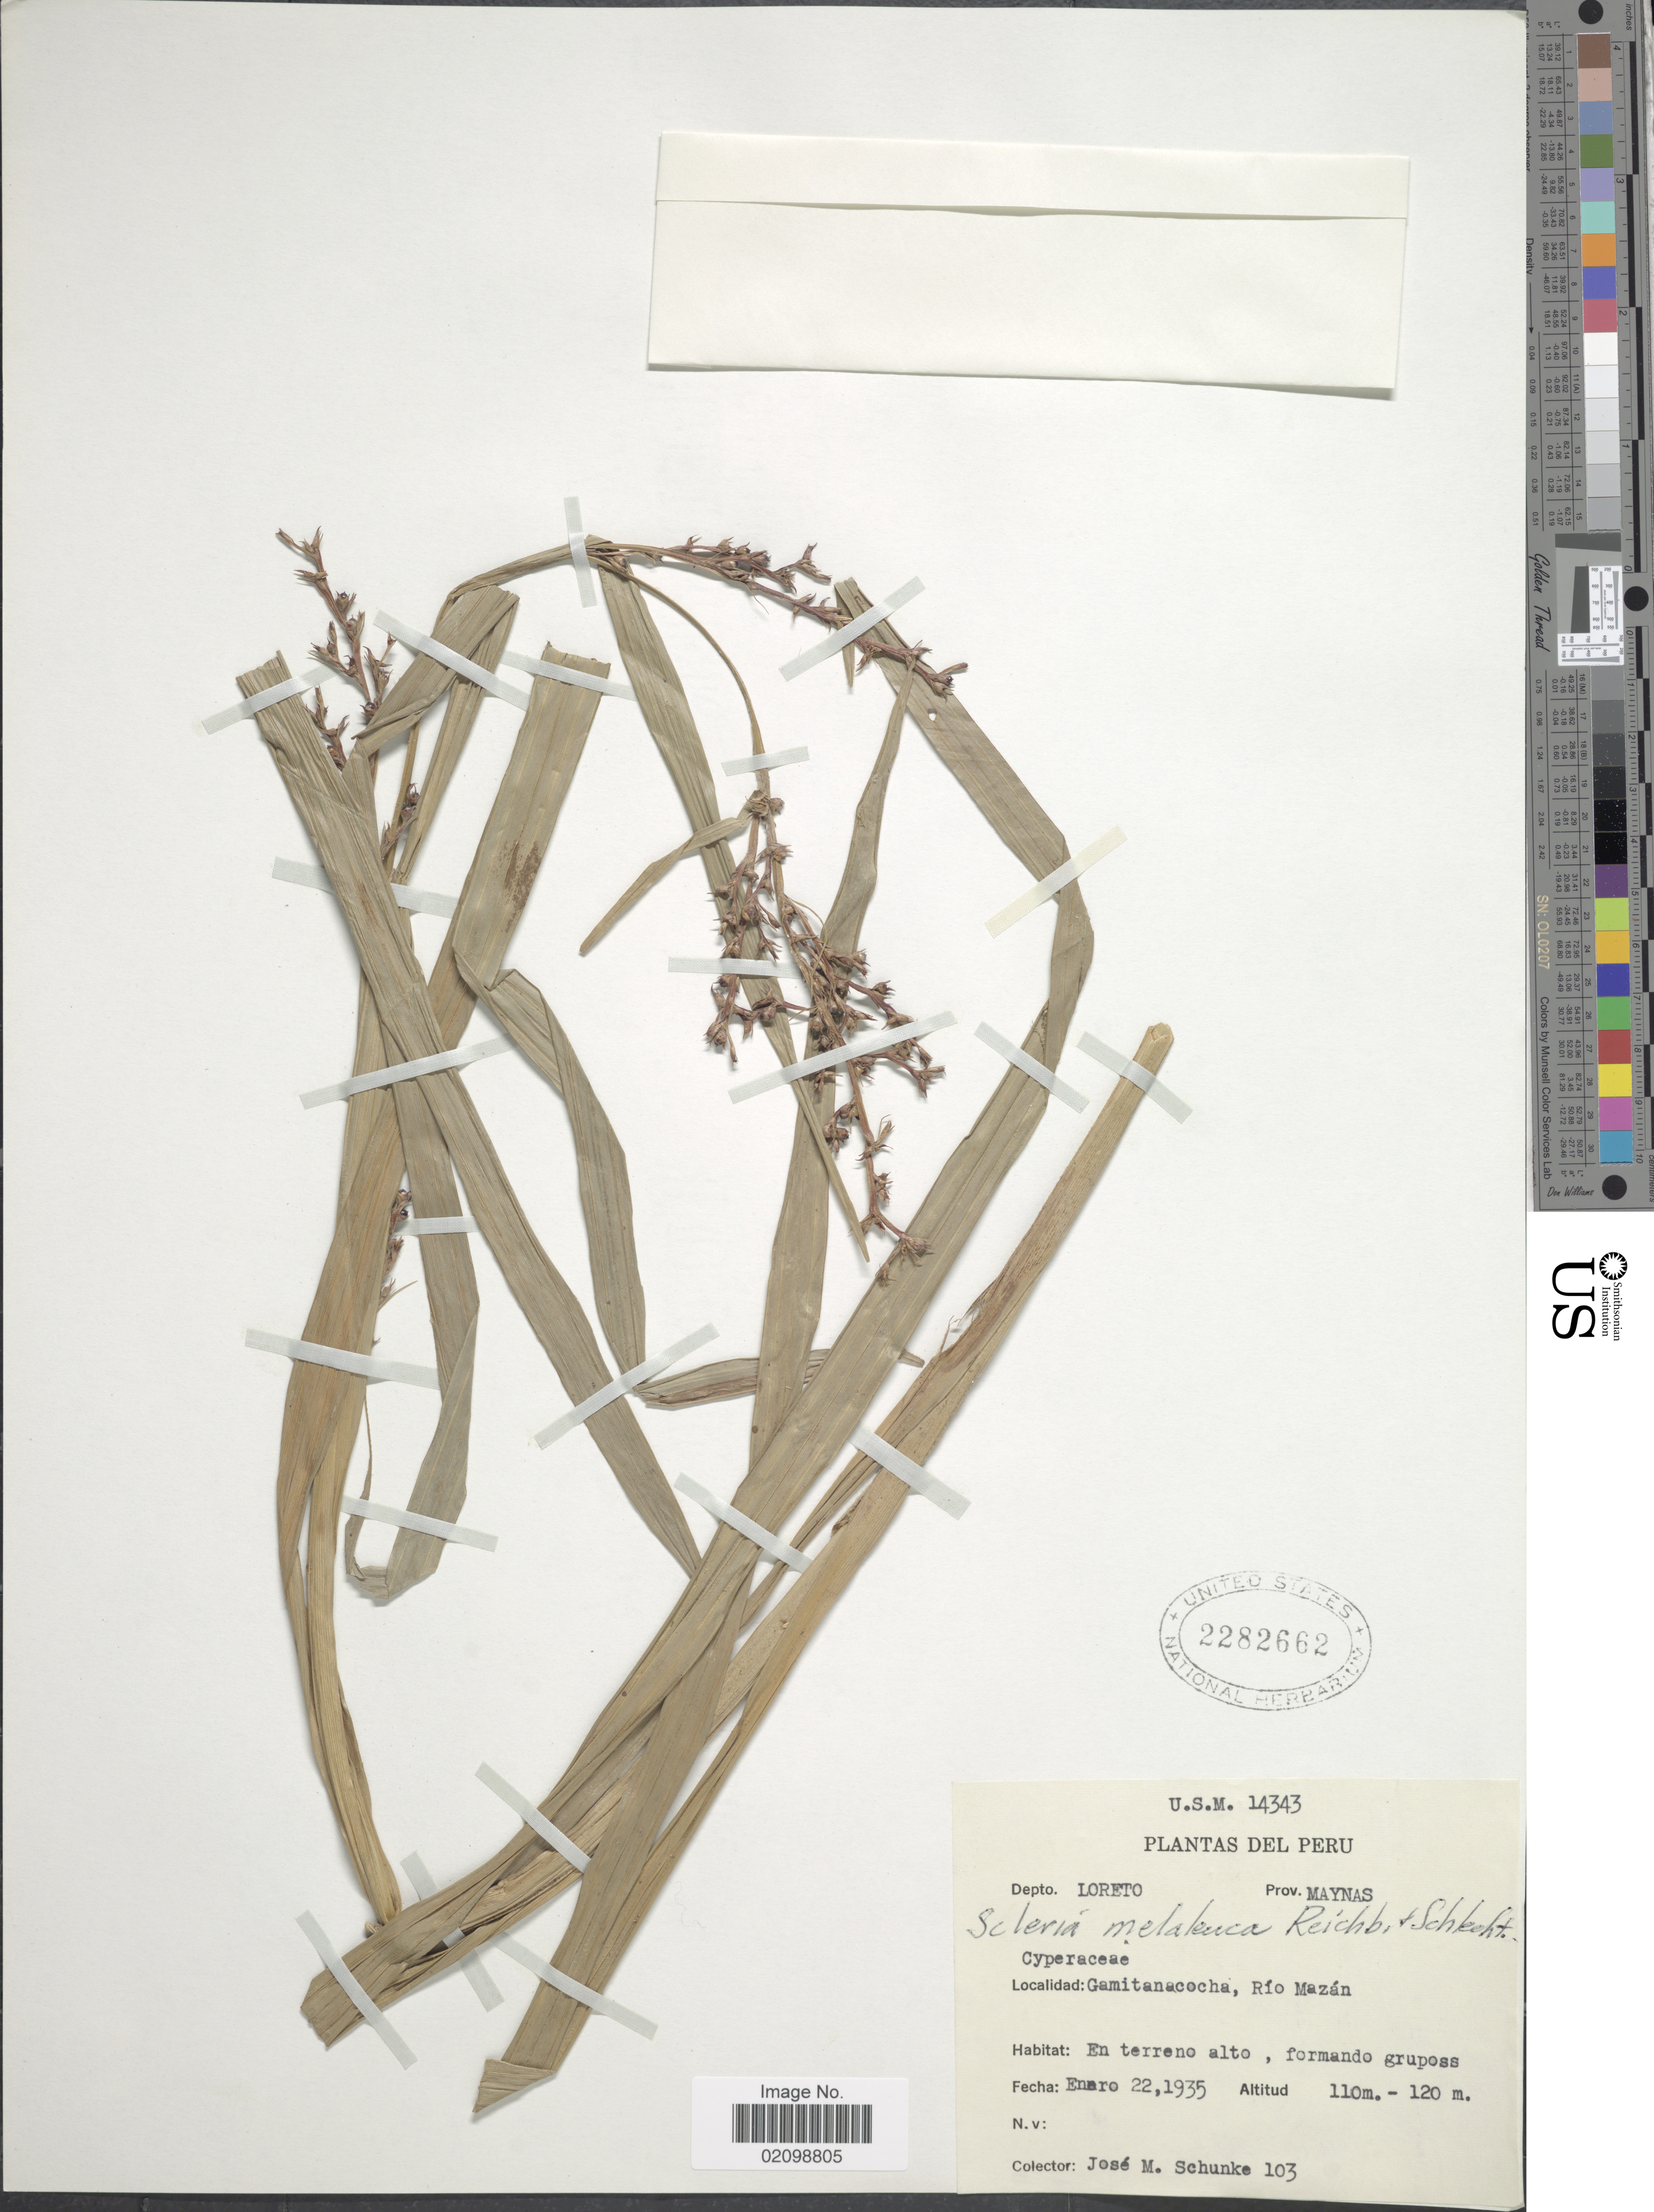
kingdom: Plantae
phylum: Tracheophyta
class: Liliopsida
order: Poales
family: Cyperaceae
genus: Scleria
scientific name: Scleria gaertneri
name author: Raddi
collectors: J. M. Schunke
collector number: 103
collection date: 1935-01-22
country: Peru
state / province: Loreto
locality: Depto. Loreto, Prov. Maynas. Gamitanacocha, Rio Mazan.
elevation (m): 110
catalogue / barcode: US 2282662